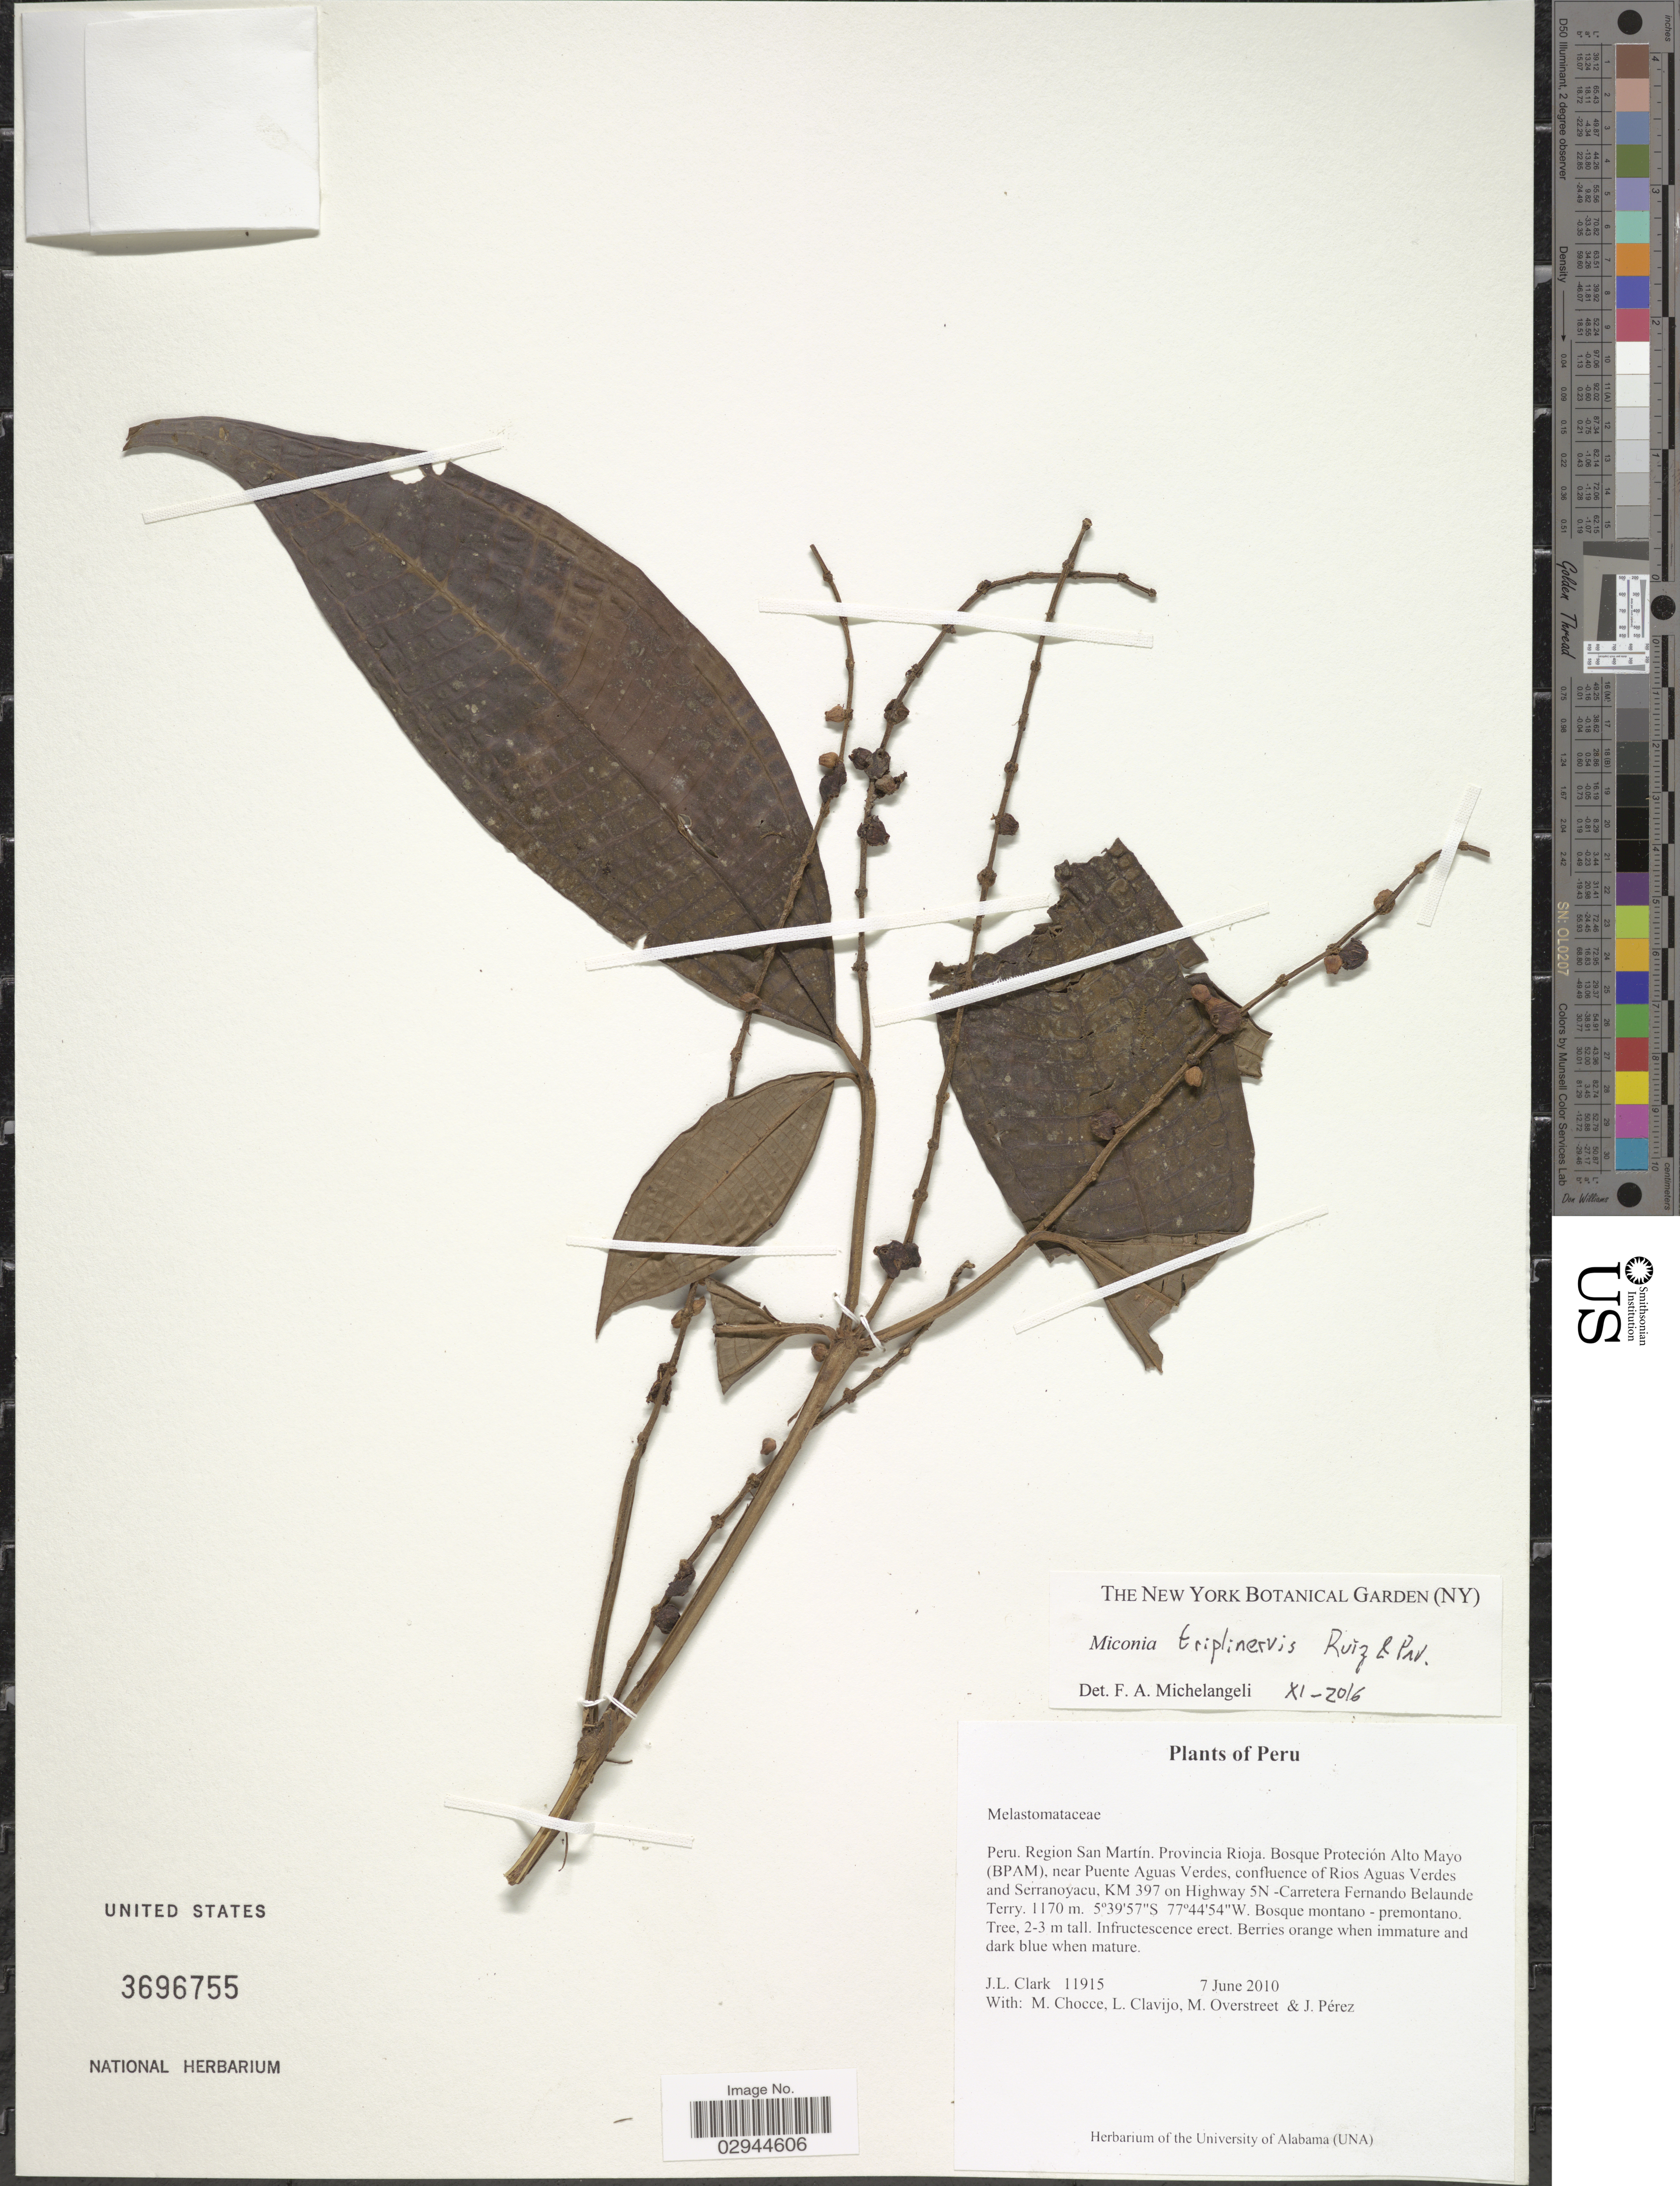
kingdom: Plantae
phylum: Tracheophyta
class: Magnoliopsida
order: Myrtales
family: Melastomataceae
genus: Miconia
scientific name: Miconia triplinervis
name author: Ruiz & Pav.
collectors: J. L. Clark, M. Chocce, L. Clavijo, M. Overstreet & J. Pérez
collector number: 11915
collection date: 2010-06-07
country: Peru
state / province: San Martín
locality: Region San Martín, Provincia Rioja, Bosque Proteción Alto Mayo (BPAM), near Puente Aguas Verdes, confluence of Rios Aguas Verdes and Serranoyacu, KM 397 on Highway 5N-Carretera Fernando Belaunde Terry.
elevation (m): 1170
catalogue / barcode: US 3696755